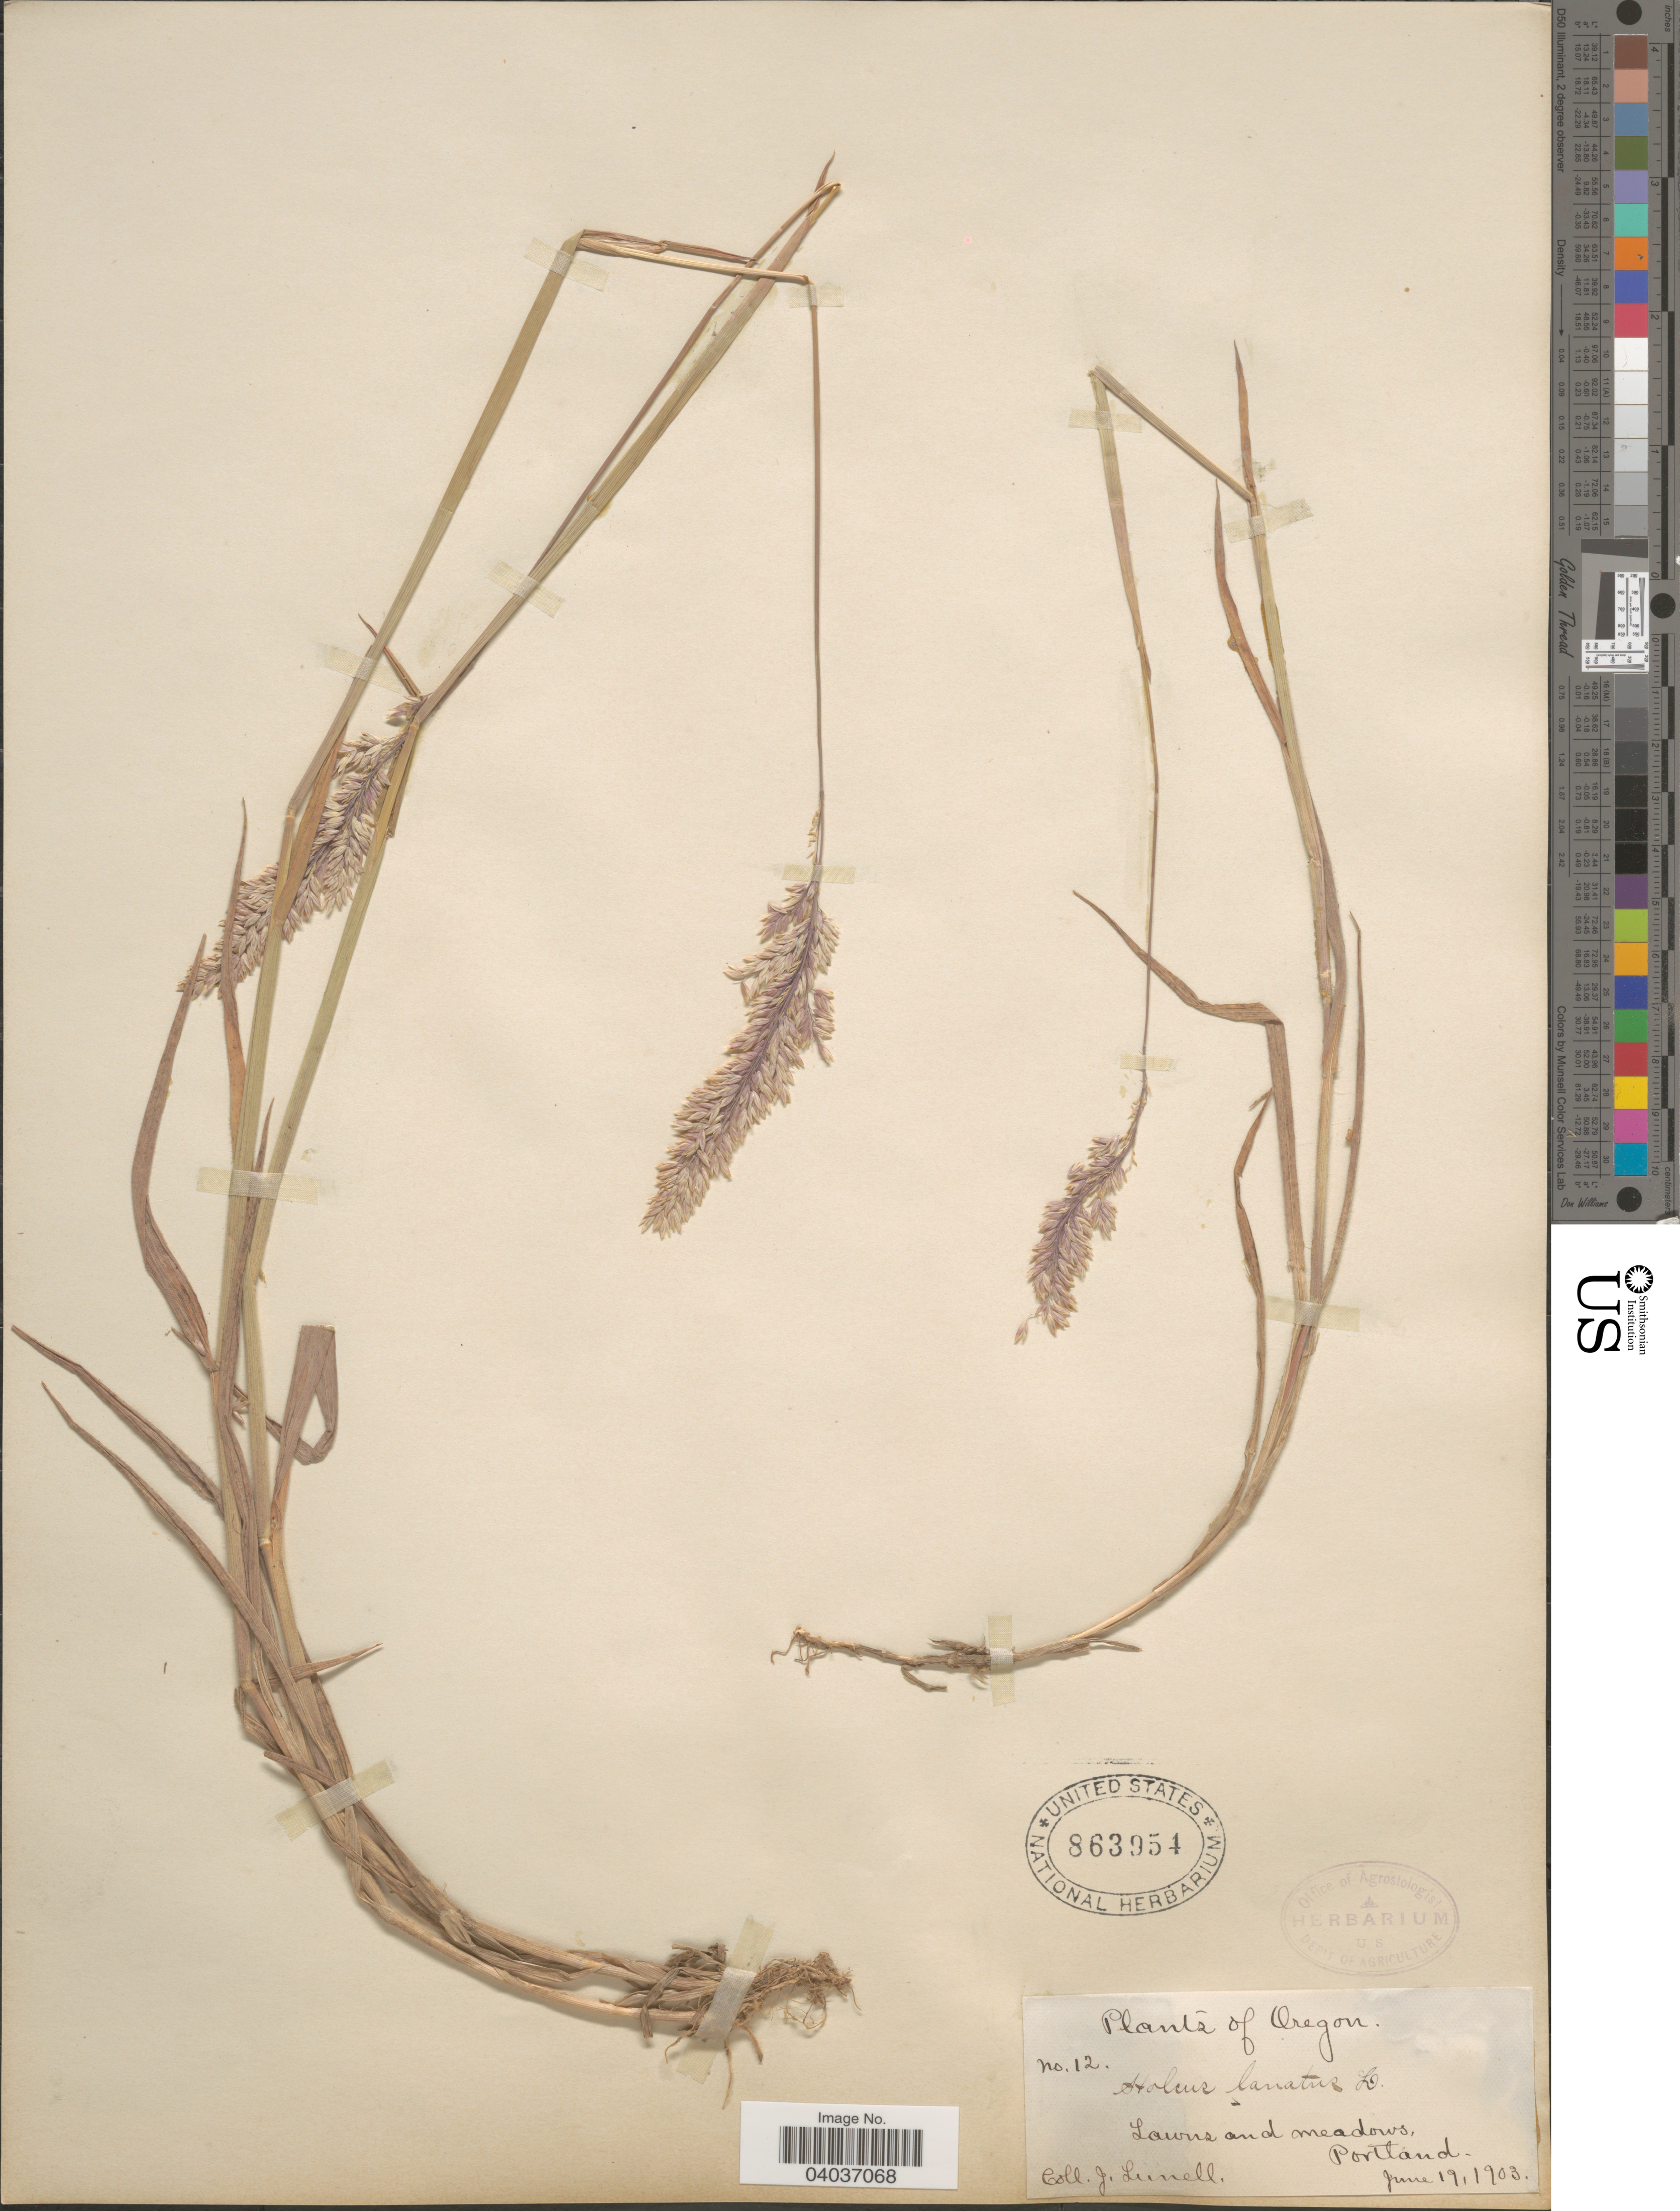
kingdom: Plantae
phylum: Tracheophyta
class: Liliopsida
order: Poales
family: Poaceae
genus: Holcus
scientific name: Holcus lanatus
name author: L.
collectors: J. Lunell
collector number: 12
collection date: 1903-06-19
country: United States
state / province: Oregon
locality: Portland.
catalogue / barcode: US 863954